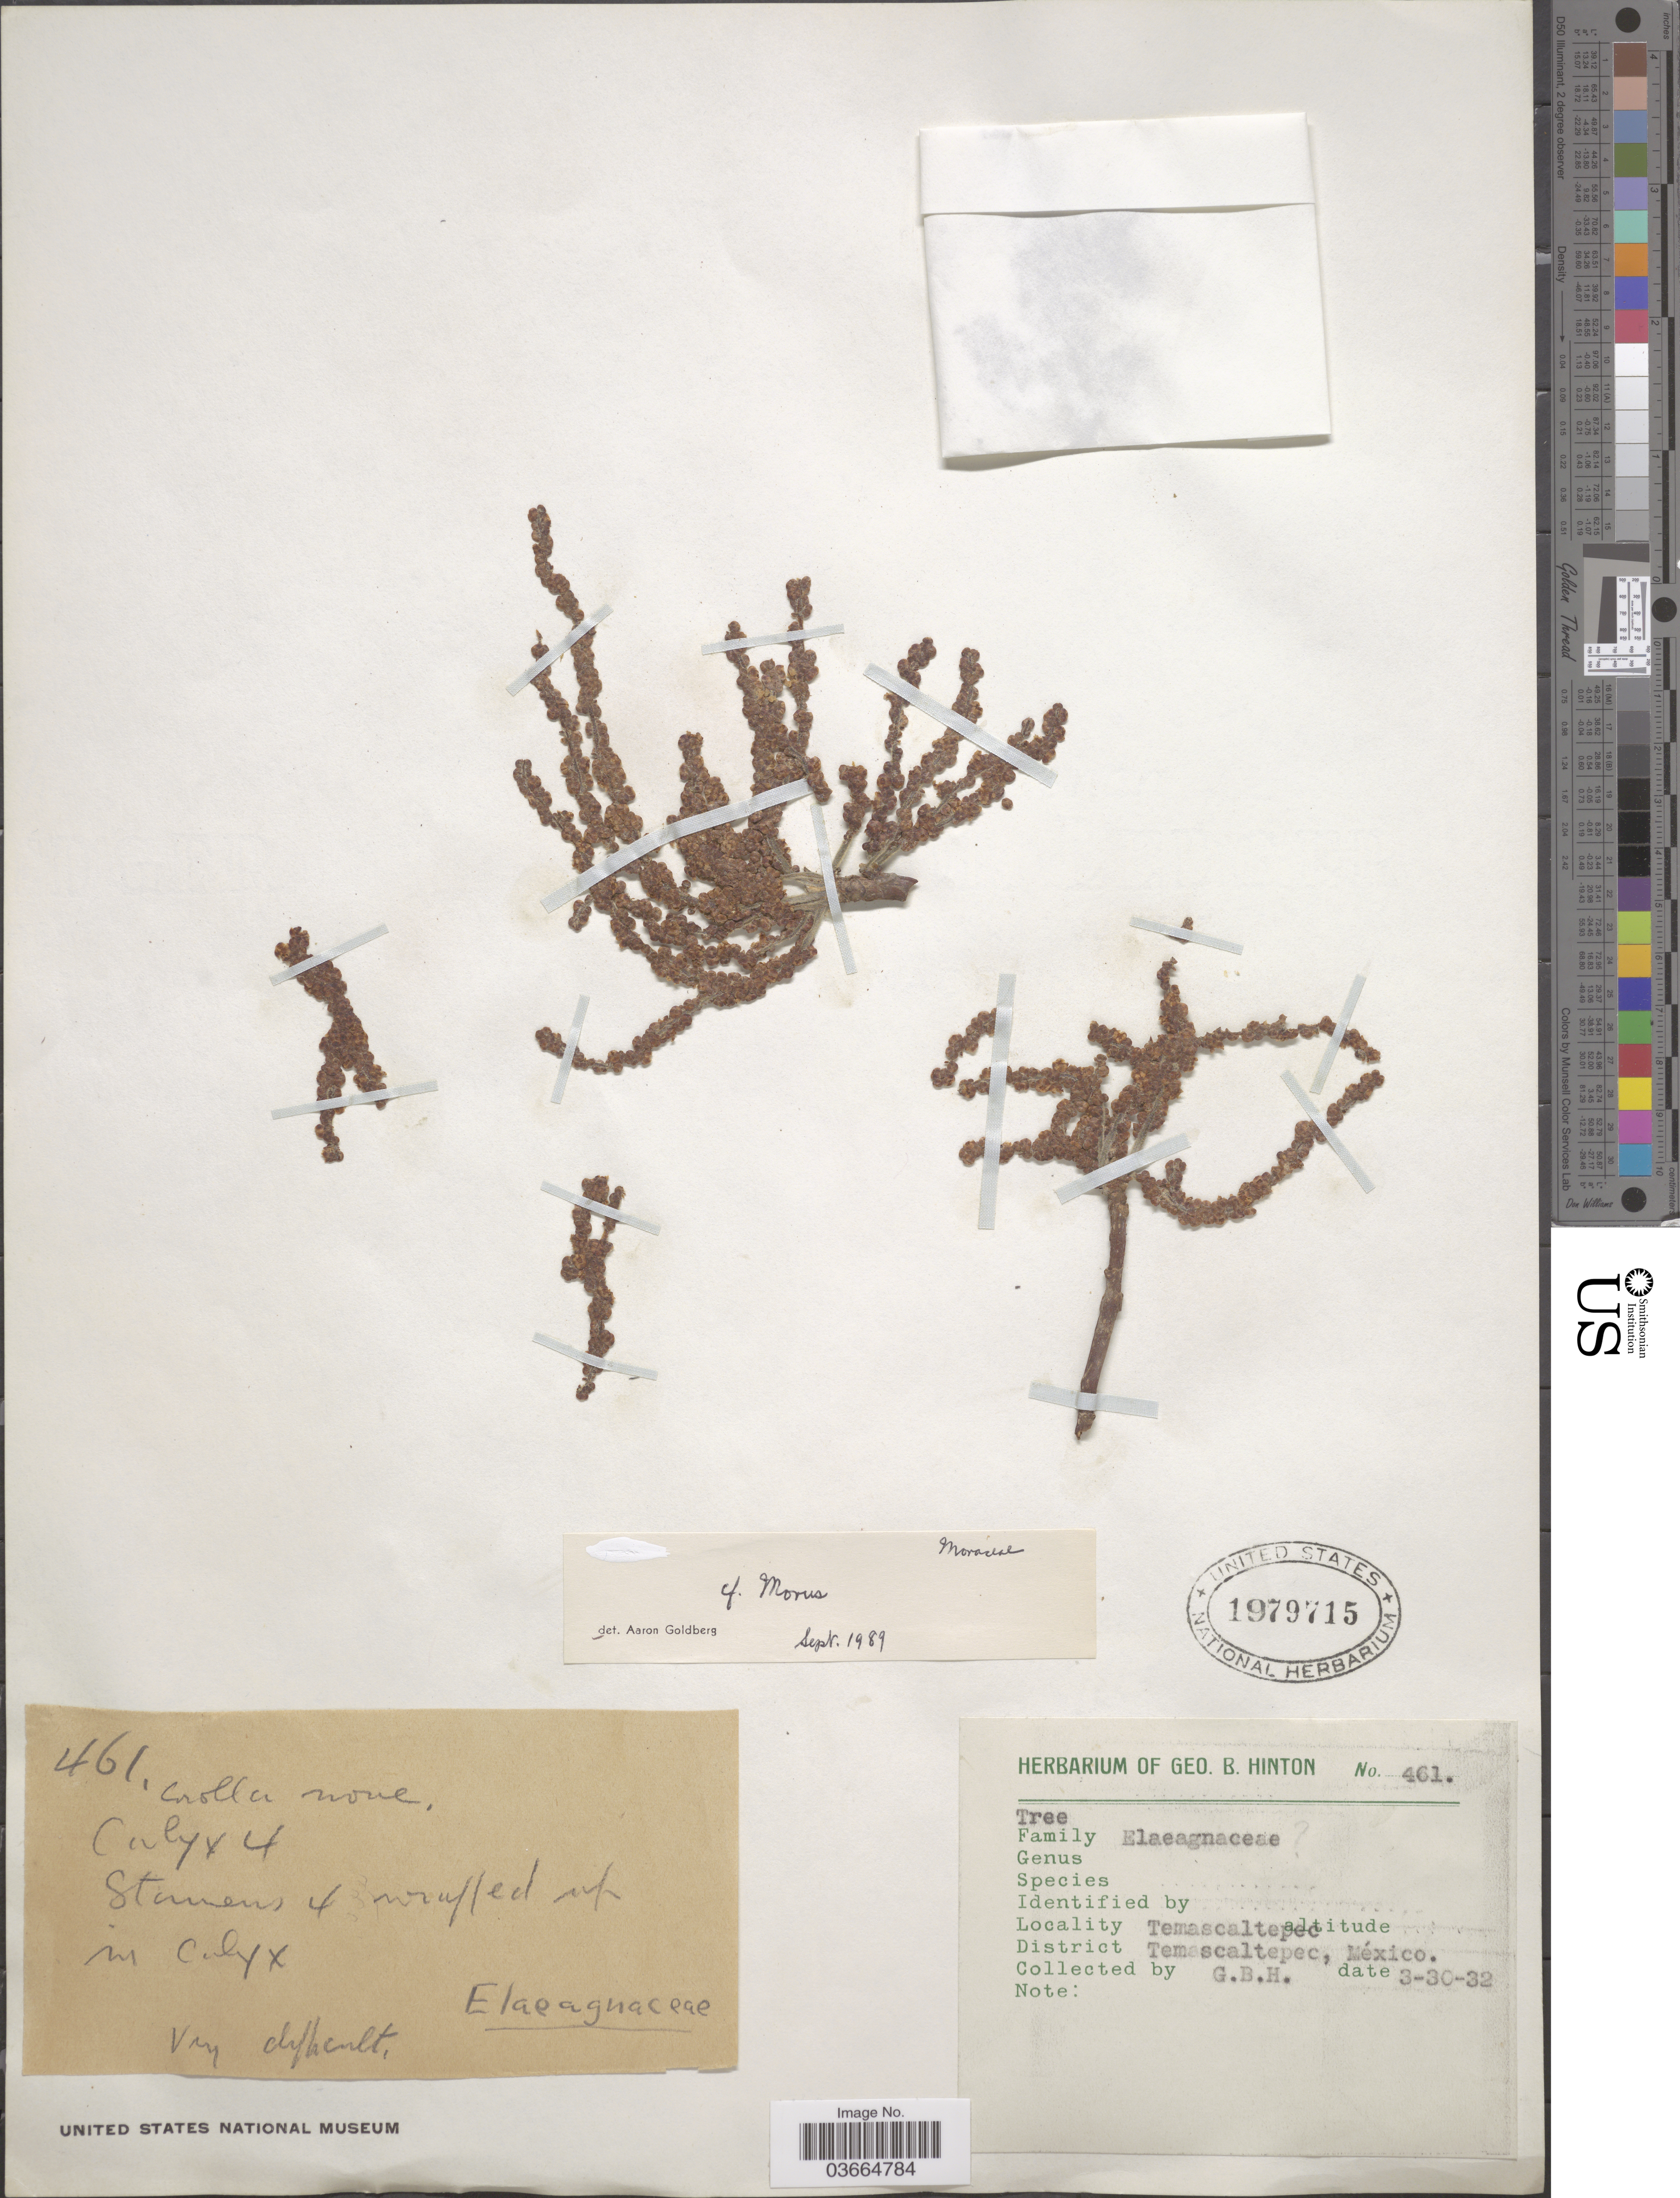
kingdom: Plantae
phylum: Tracheophyta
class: Magnoliopsida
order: Rosales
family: Moraceae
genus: Morus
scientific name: Morus sp.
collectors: G. B. Hinton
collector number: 461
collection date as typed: Transcribed d/m/y: 30/3/32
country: Mexico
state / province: México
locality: Temascaltepec. District Temascaltepec.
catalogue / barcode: US 1979715